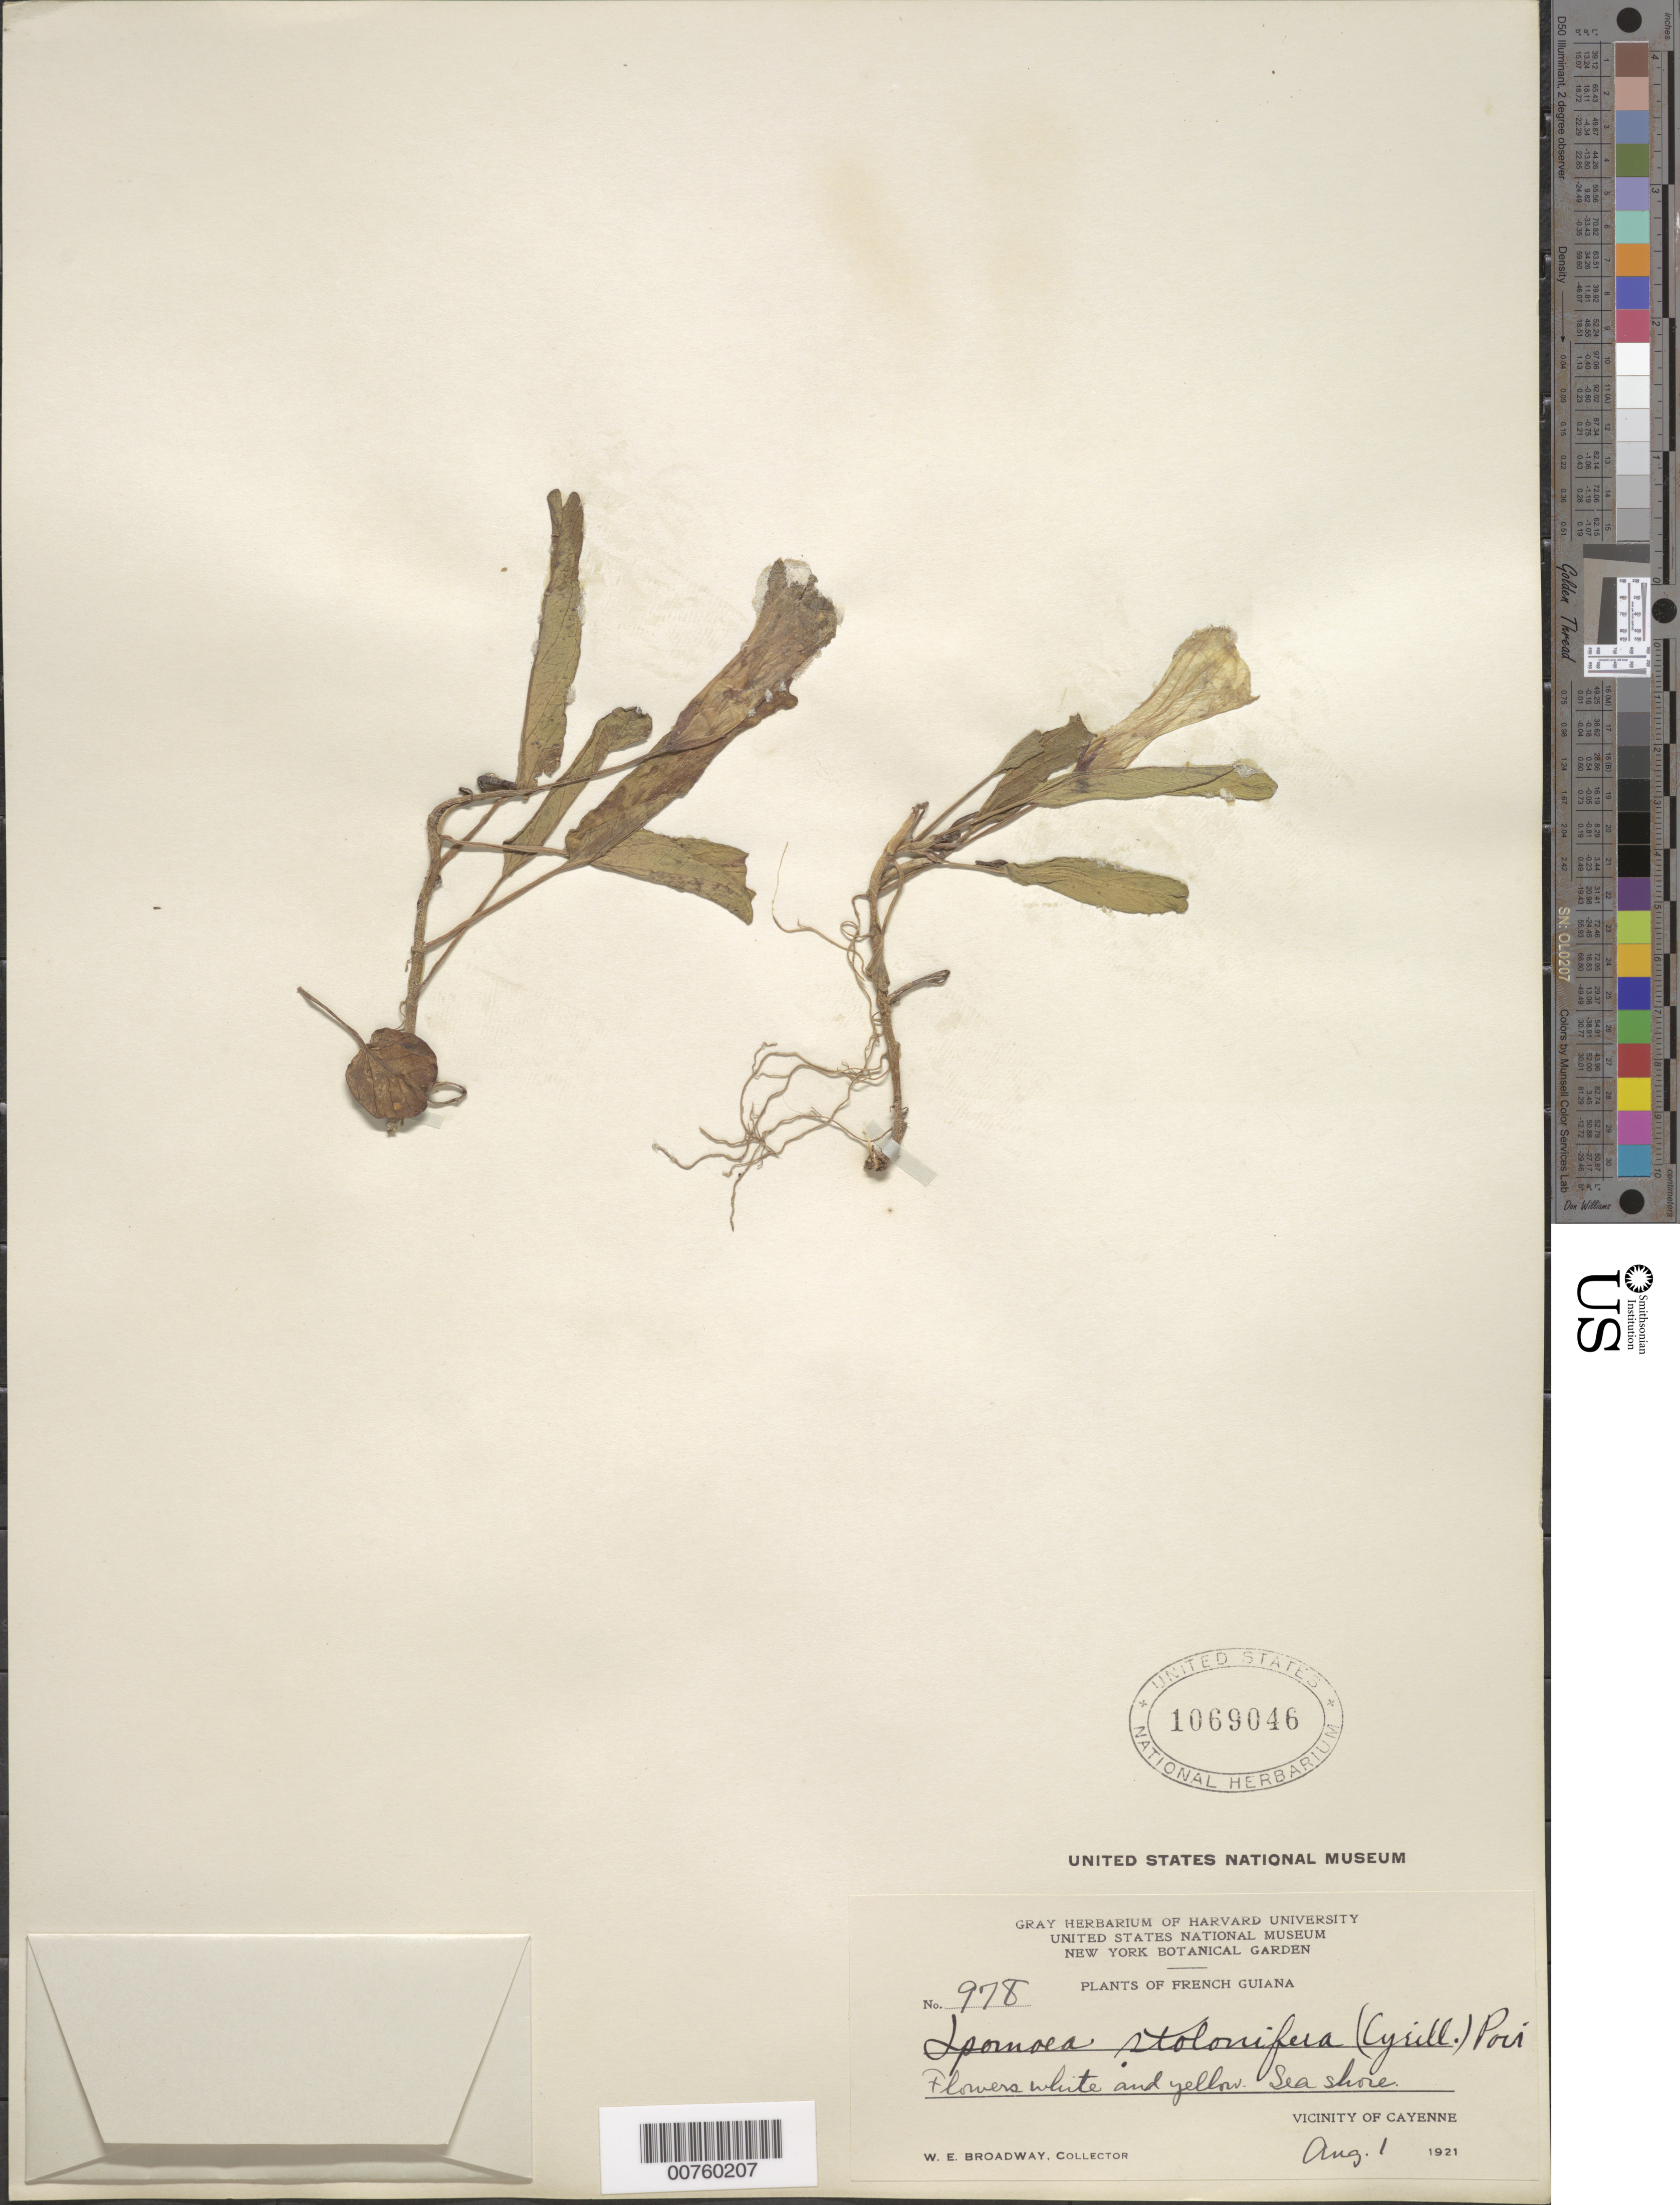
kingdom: Plantae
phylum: Tracheophyta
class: Magnoliopsida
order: Solanales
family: Convolvulaceae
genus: Ipomoea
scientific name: Ipomoea stolonifera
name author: (Cirillo) J.F. Gmel.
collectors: W. E. Broadway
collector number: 978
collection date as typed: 1-Aug-21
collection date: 1921-08-01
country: French Guiana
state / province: Cayenne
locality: Cayenne, vic.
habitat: Seashore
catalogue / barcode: US 1069046